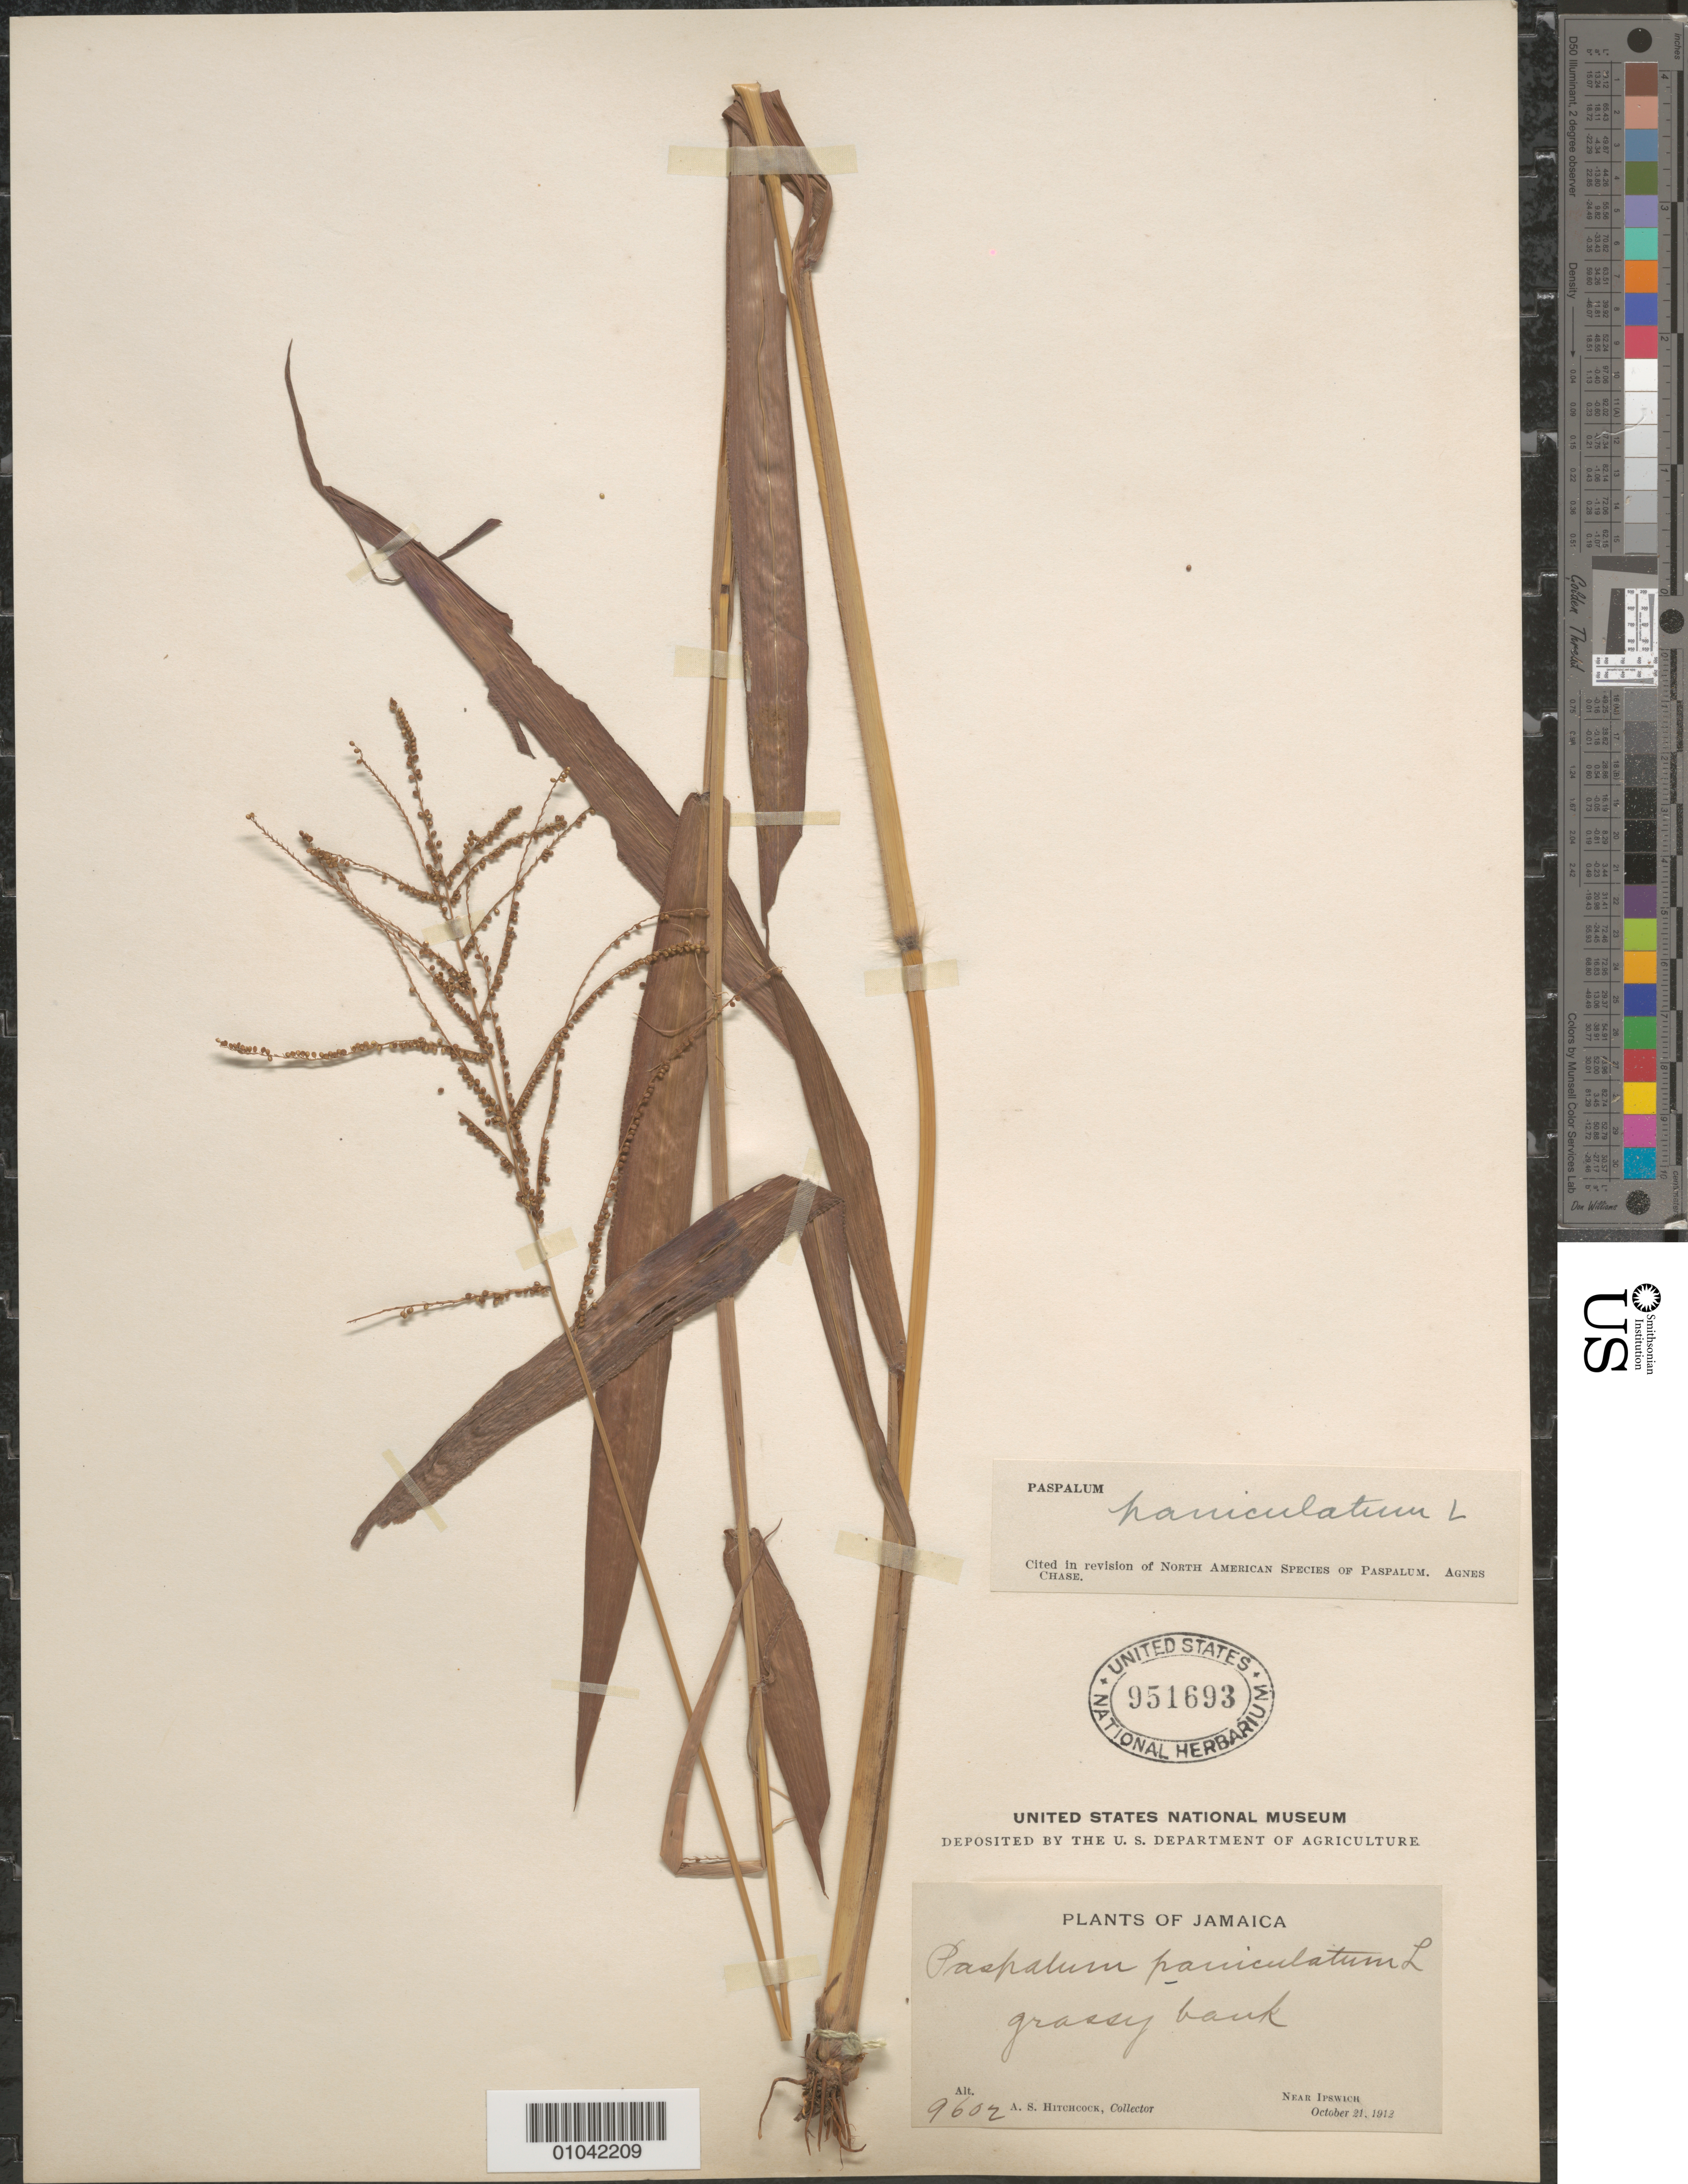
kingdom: Plantae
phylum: Tracheophyta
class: Liliopsida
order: Poales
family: Poaceae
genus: Paspalum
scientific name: Paspalum paniculatum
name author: L.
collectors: A. S. Hitchcock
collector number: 9602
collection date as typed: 21 Oct 1912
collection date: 1912-10-21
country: Jamaica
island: Jamaica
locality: Near Ipswich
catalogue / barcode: US 951693